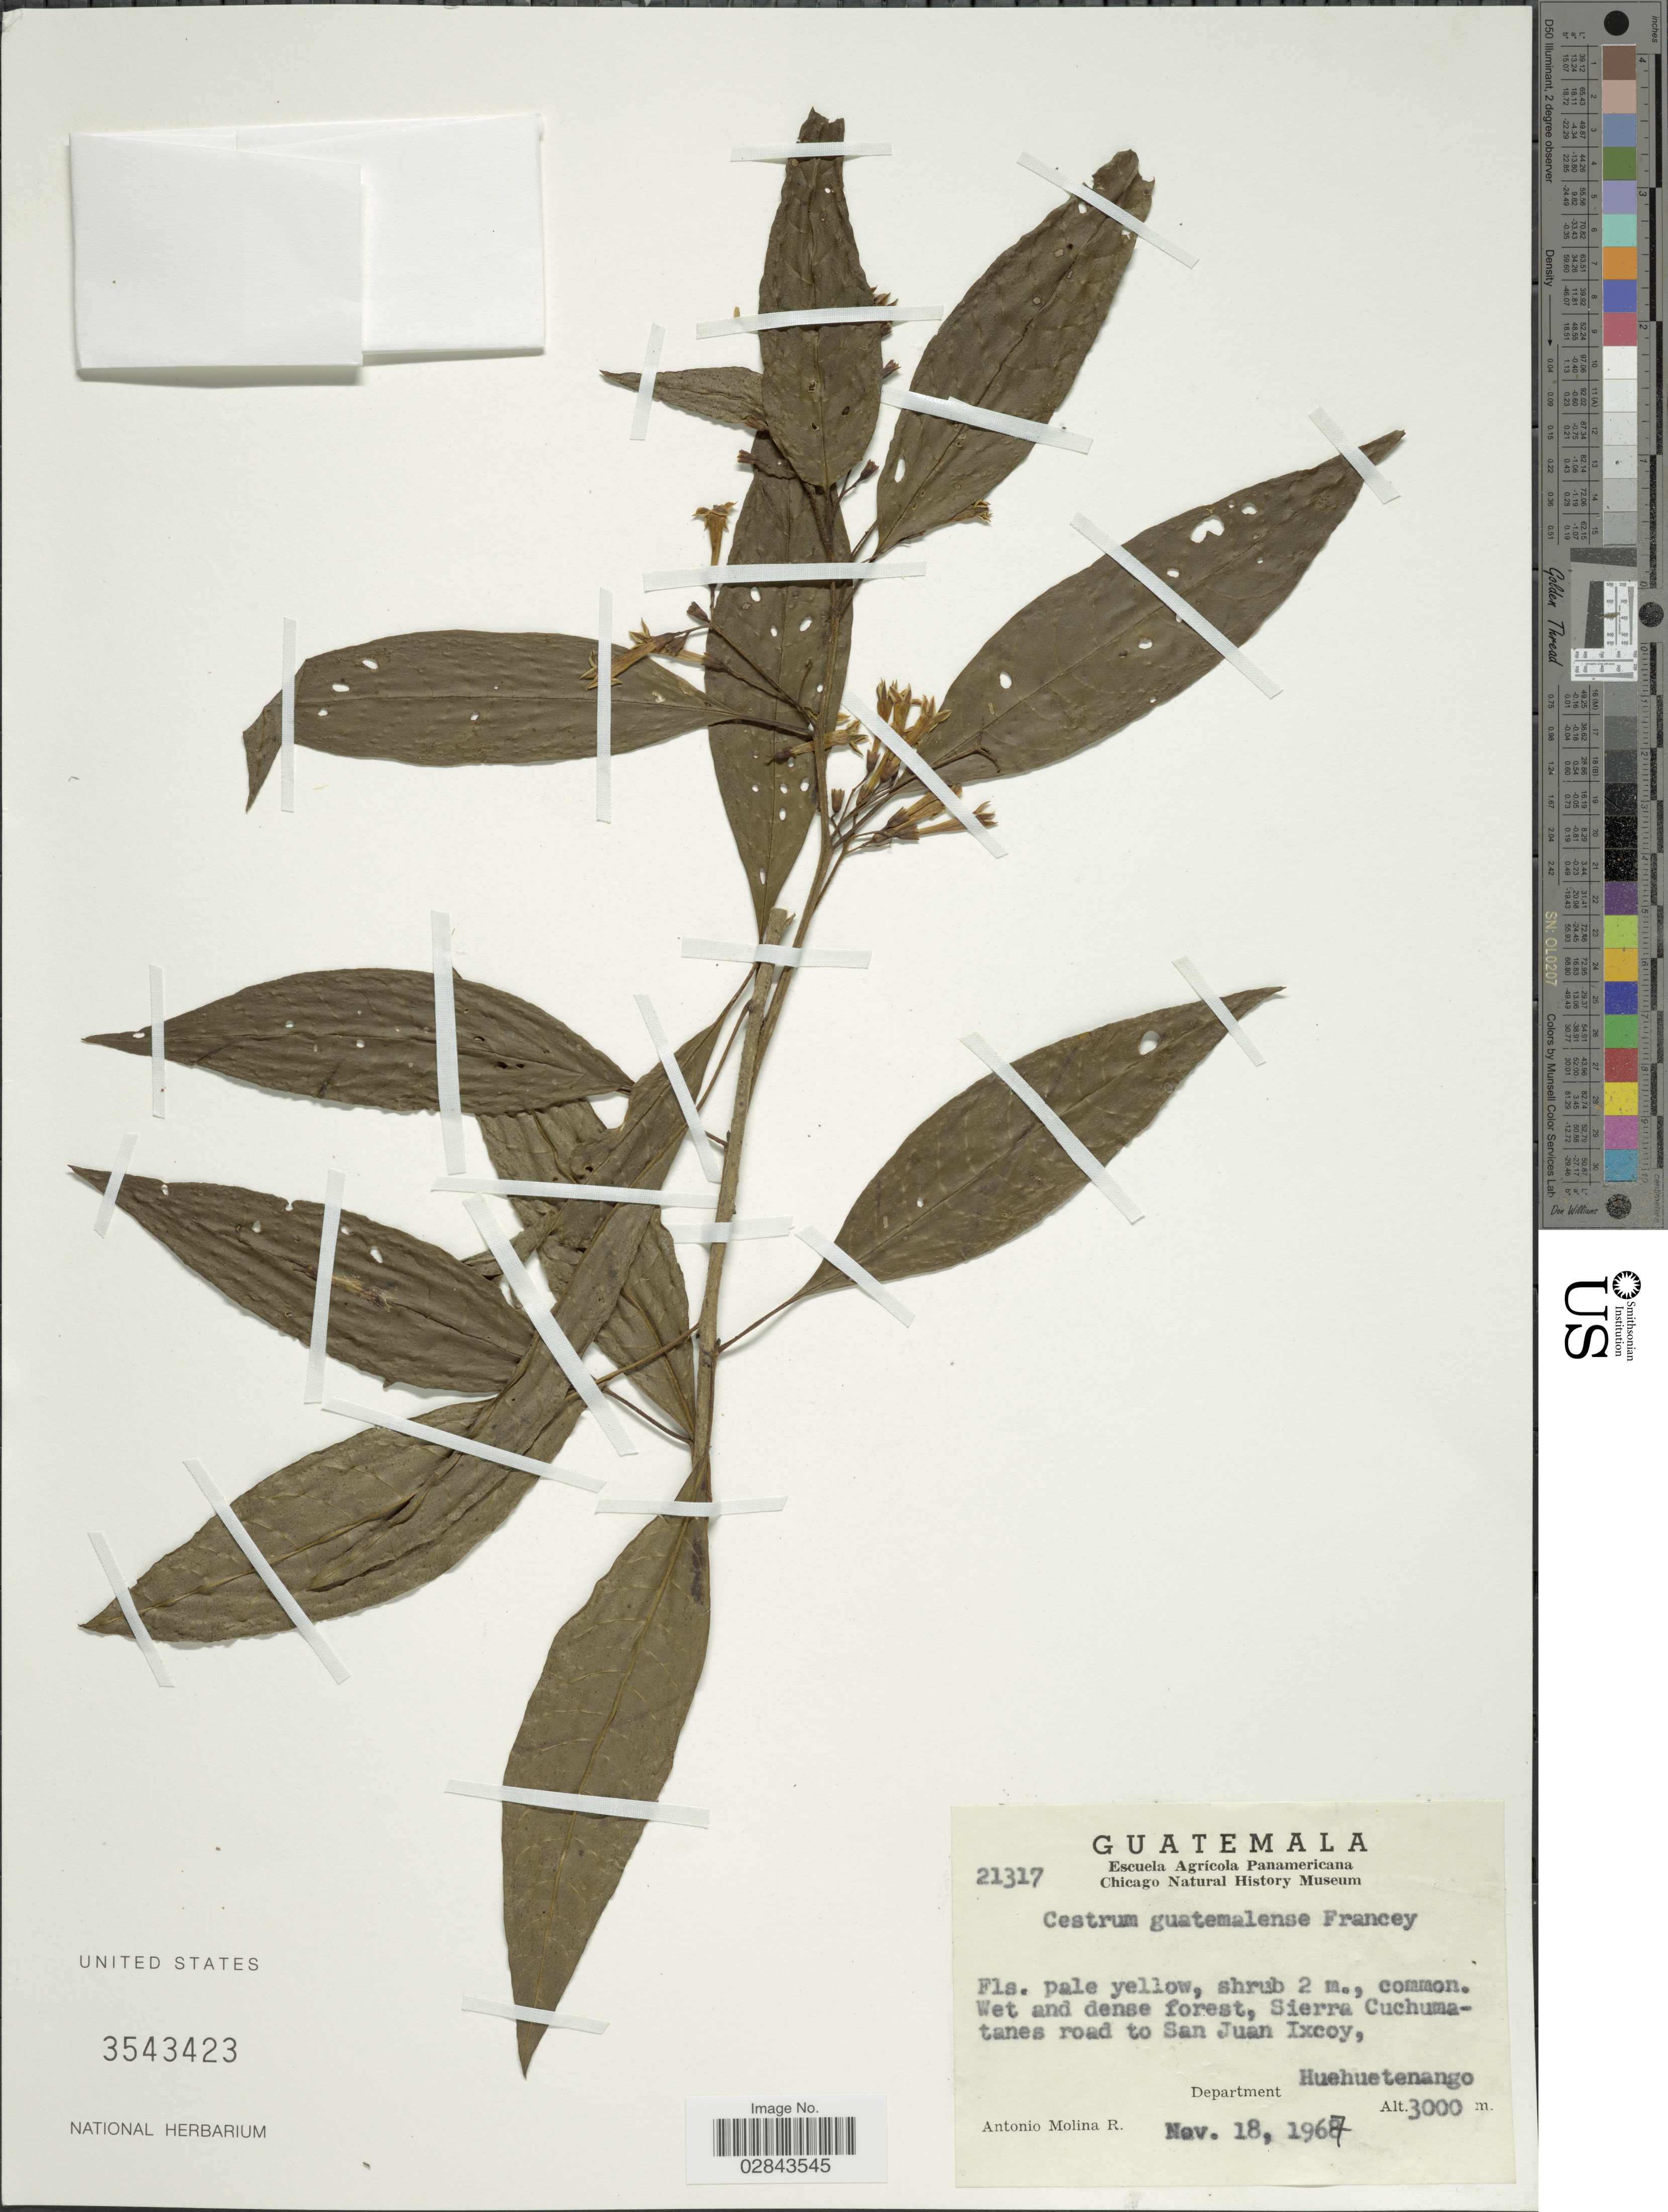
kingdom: Plantae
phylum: Tracheophyta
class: Magnoliopsida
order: Solanales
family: Solanaceae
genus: Cestrum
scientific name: Cestrum guatemalense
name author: Francey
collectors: A. Molina R.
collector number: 21317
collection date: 1967-11-18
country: Guatemala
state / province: Huehuetenango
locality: Wet and dense forest, Sierra Cuchumatanes road to San Juan Ixcoy, Department Huehuetenango.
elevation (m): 3000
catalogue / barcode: US 3543423